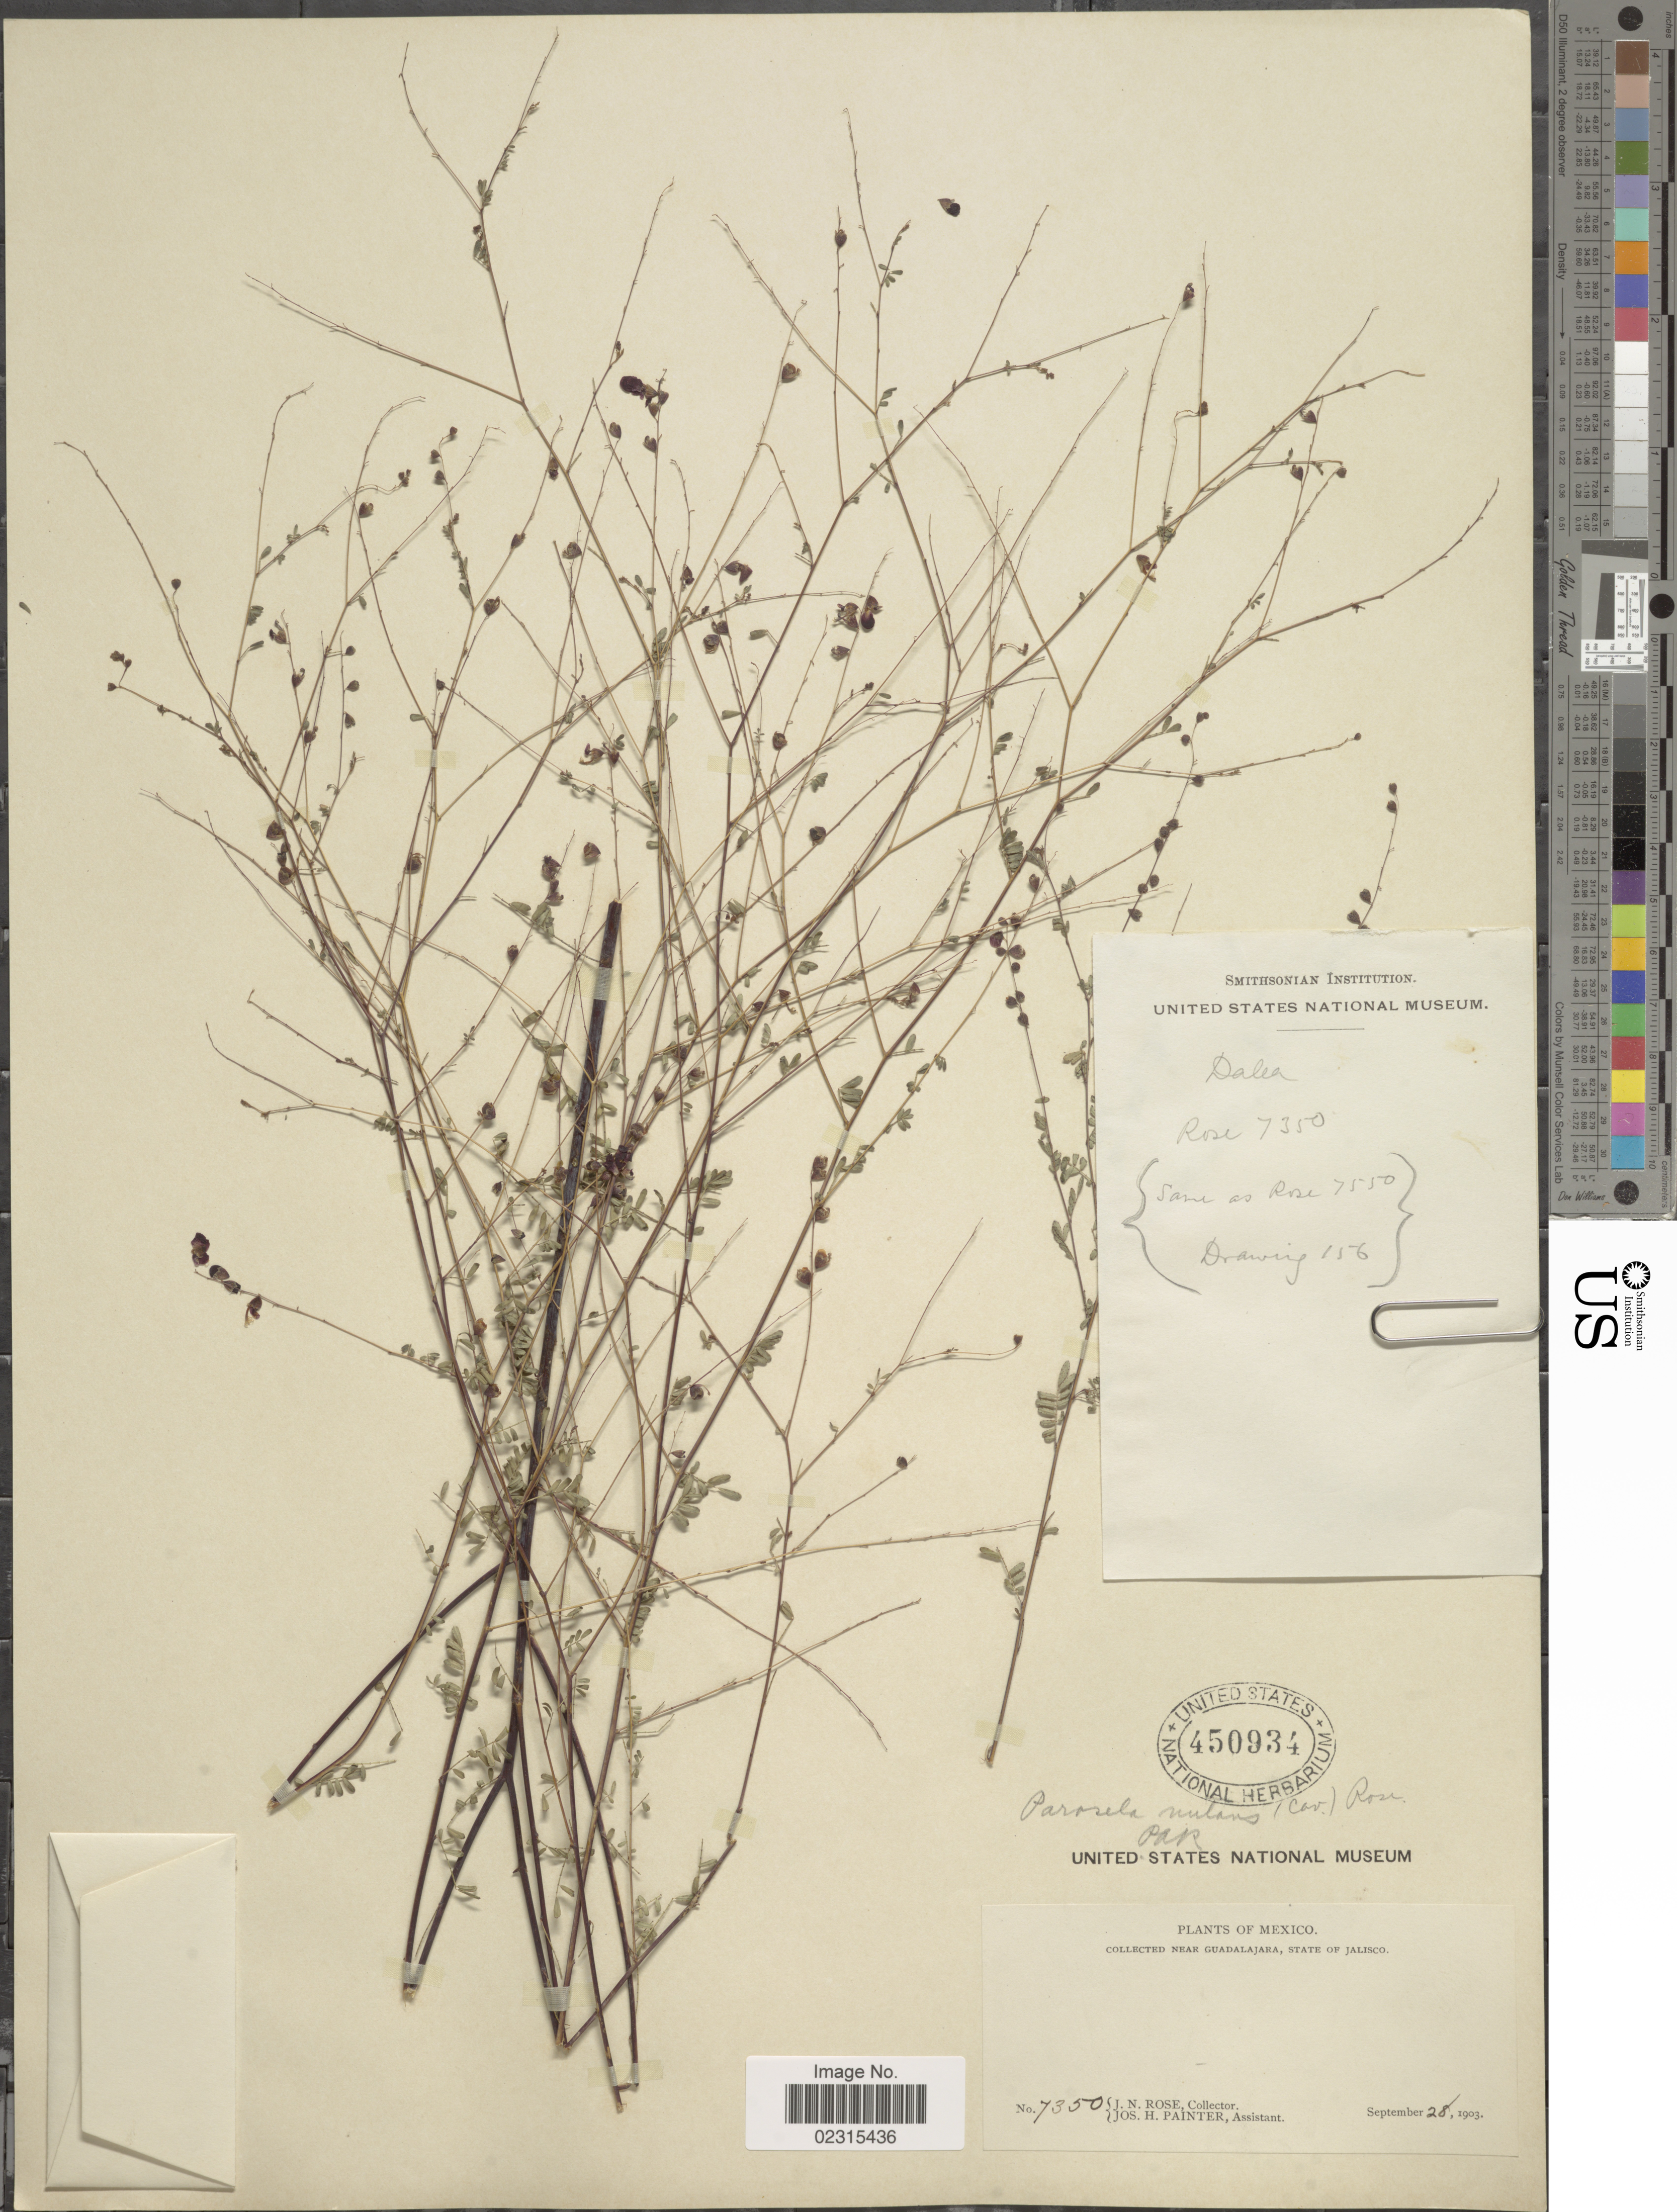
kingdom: Plantae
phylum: Tracheophyta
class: Magnoliopsida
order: Fabales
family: Fabaceae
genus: Marina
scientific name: Marina nutans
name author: (Cav.) Barneby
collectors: J. N. Rose & J. H. Painter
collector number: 7350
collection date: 1903-09-28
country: Mexico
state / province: Jalisco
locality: Near Guadalajara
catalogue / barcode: US 450934